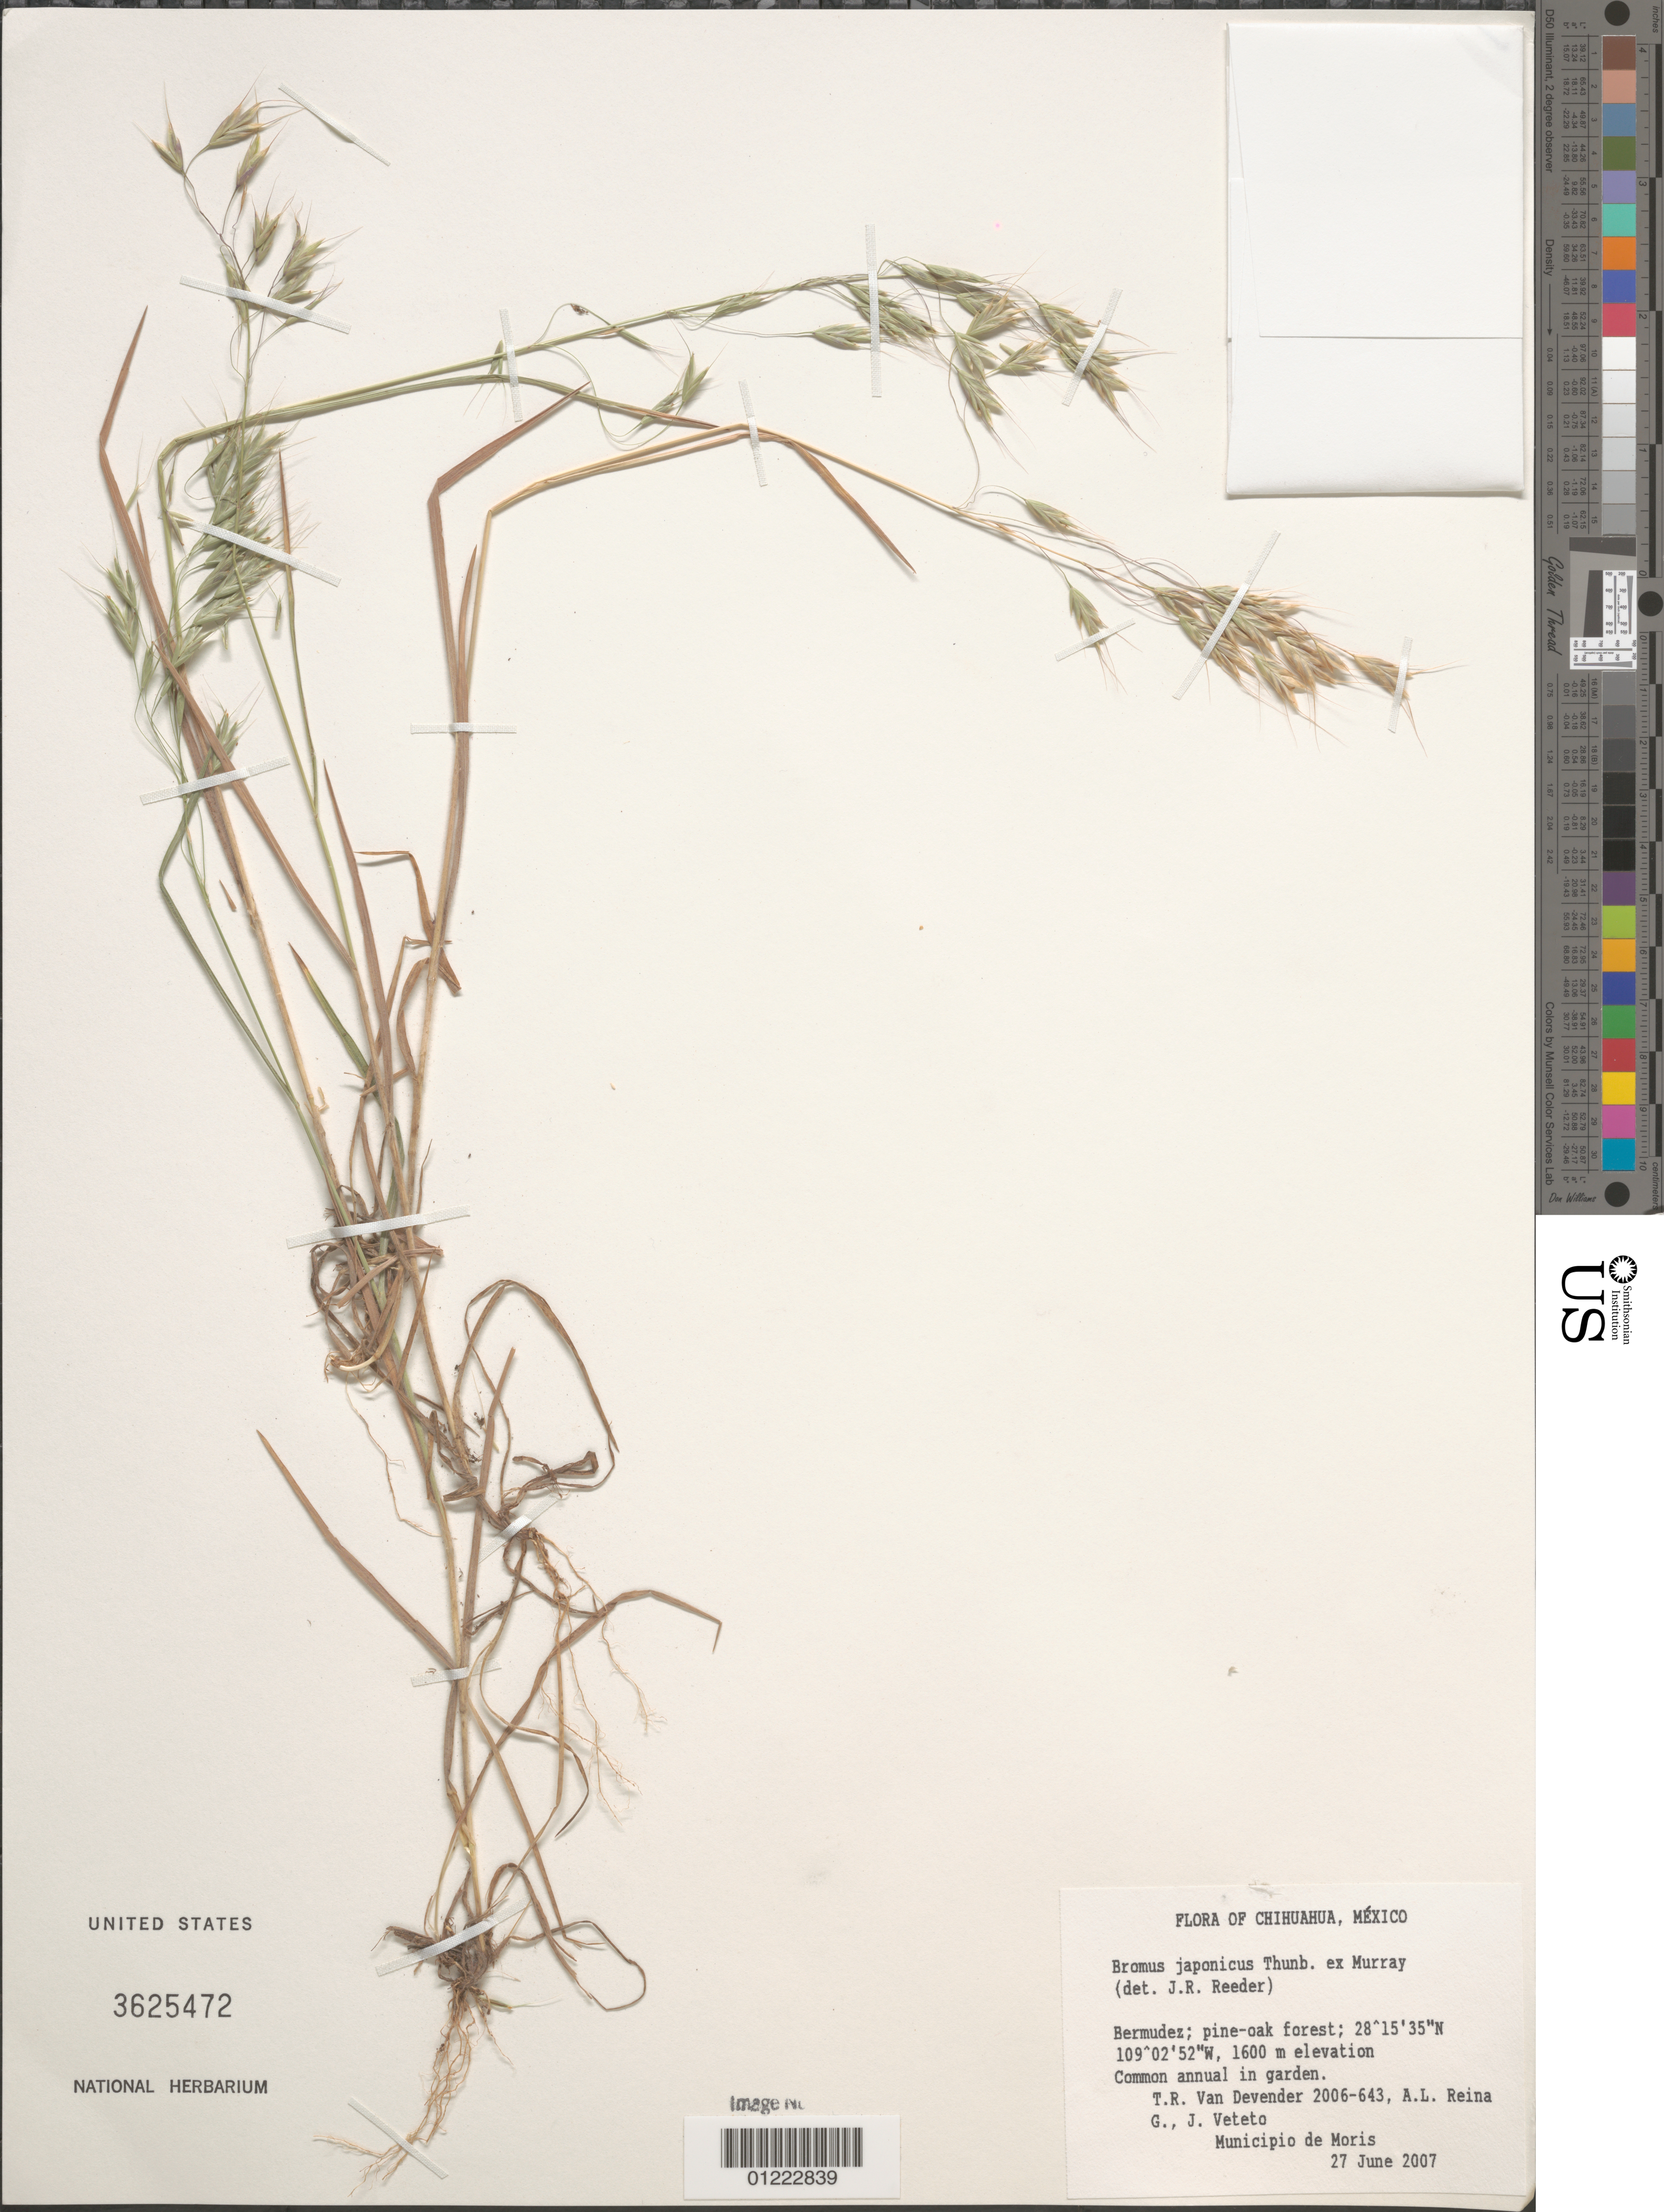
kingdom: Plantae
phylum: Tracheophyta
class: Liliopsida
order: Poales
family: Poaceae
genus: Bromus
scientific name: Bromus japonicus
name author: Houtt.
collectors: T. R. Van Devender, A. L. Reina G. & J. Veteto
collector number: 2006-643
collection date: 2007-06-27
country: Mexico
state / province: Chihuahua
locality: Municipio de Moris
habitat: Pine-Oak forest;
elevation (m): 1600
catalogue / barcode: US 3625472